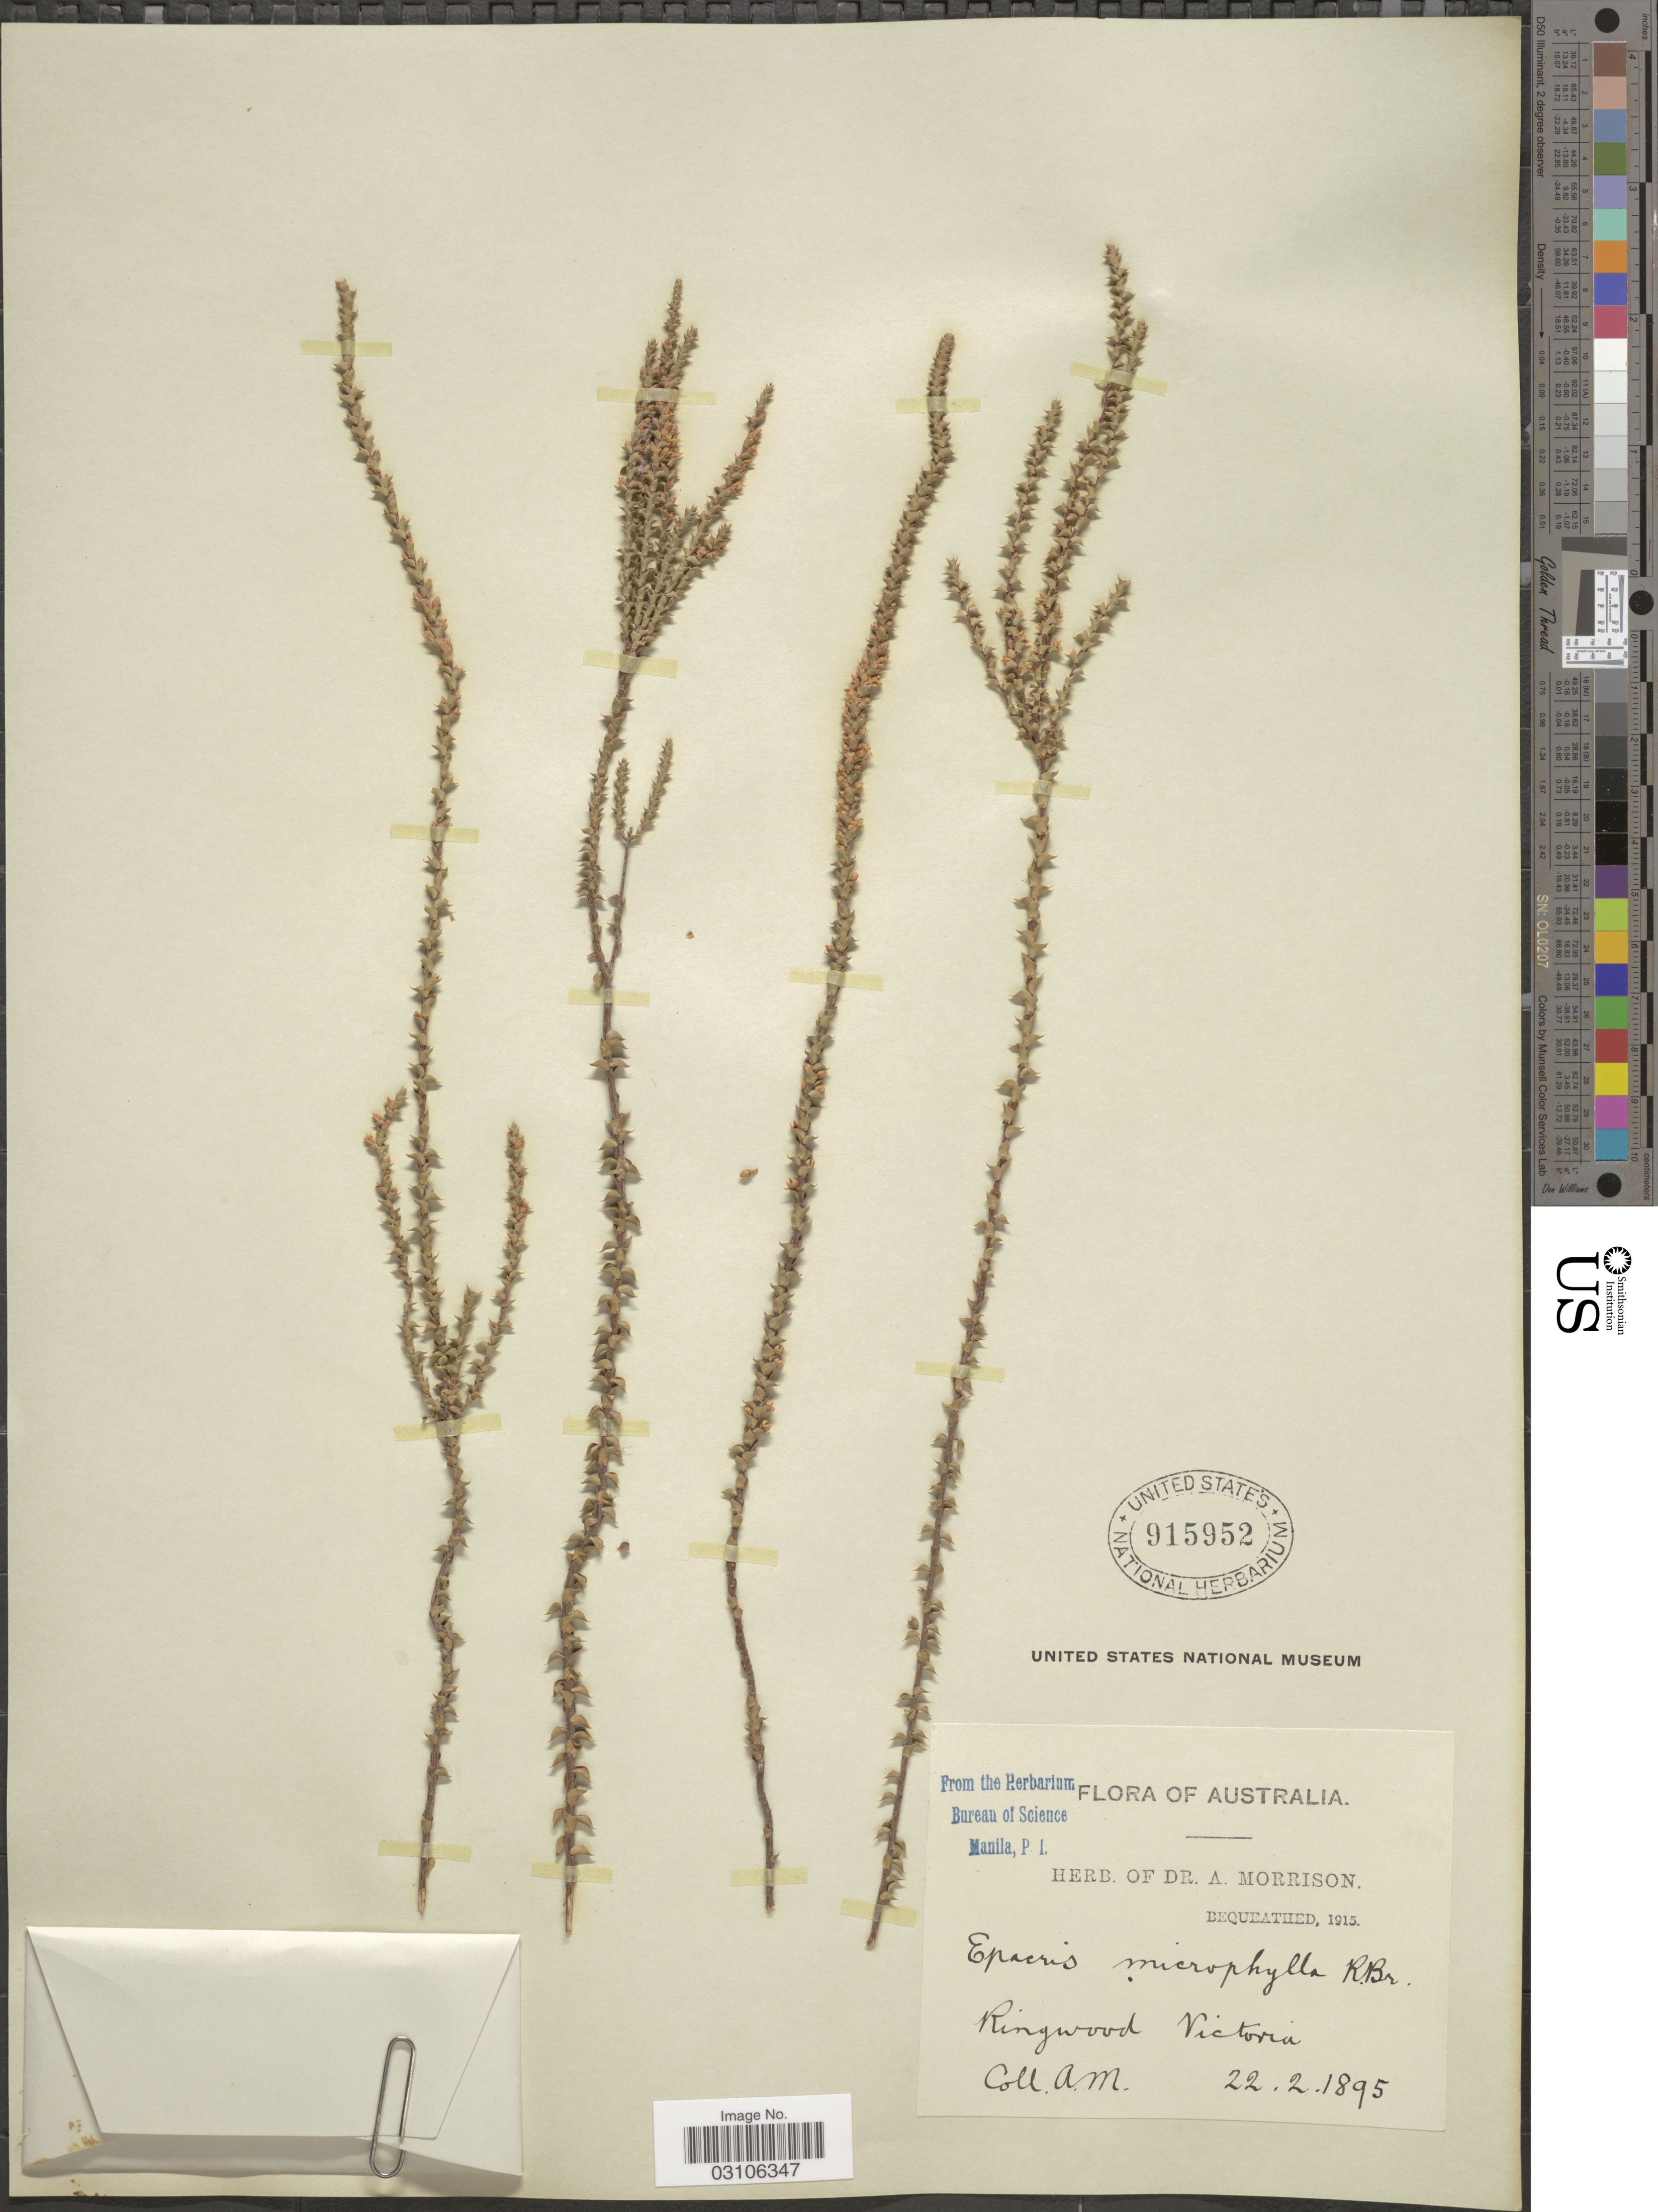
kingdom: Plantae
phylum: Tracheophyta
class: Magnoliopsida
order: Ericales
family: Ericaceae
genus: Epacris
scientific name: Epacris microphylla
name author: R. Br.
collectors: A. Morrison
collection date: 1895-02-22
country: Australia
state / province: Victoria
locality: Ringwood, Victoria.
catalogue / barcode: US 915952